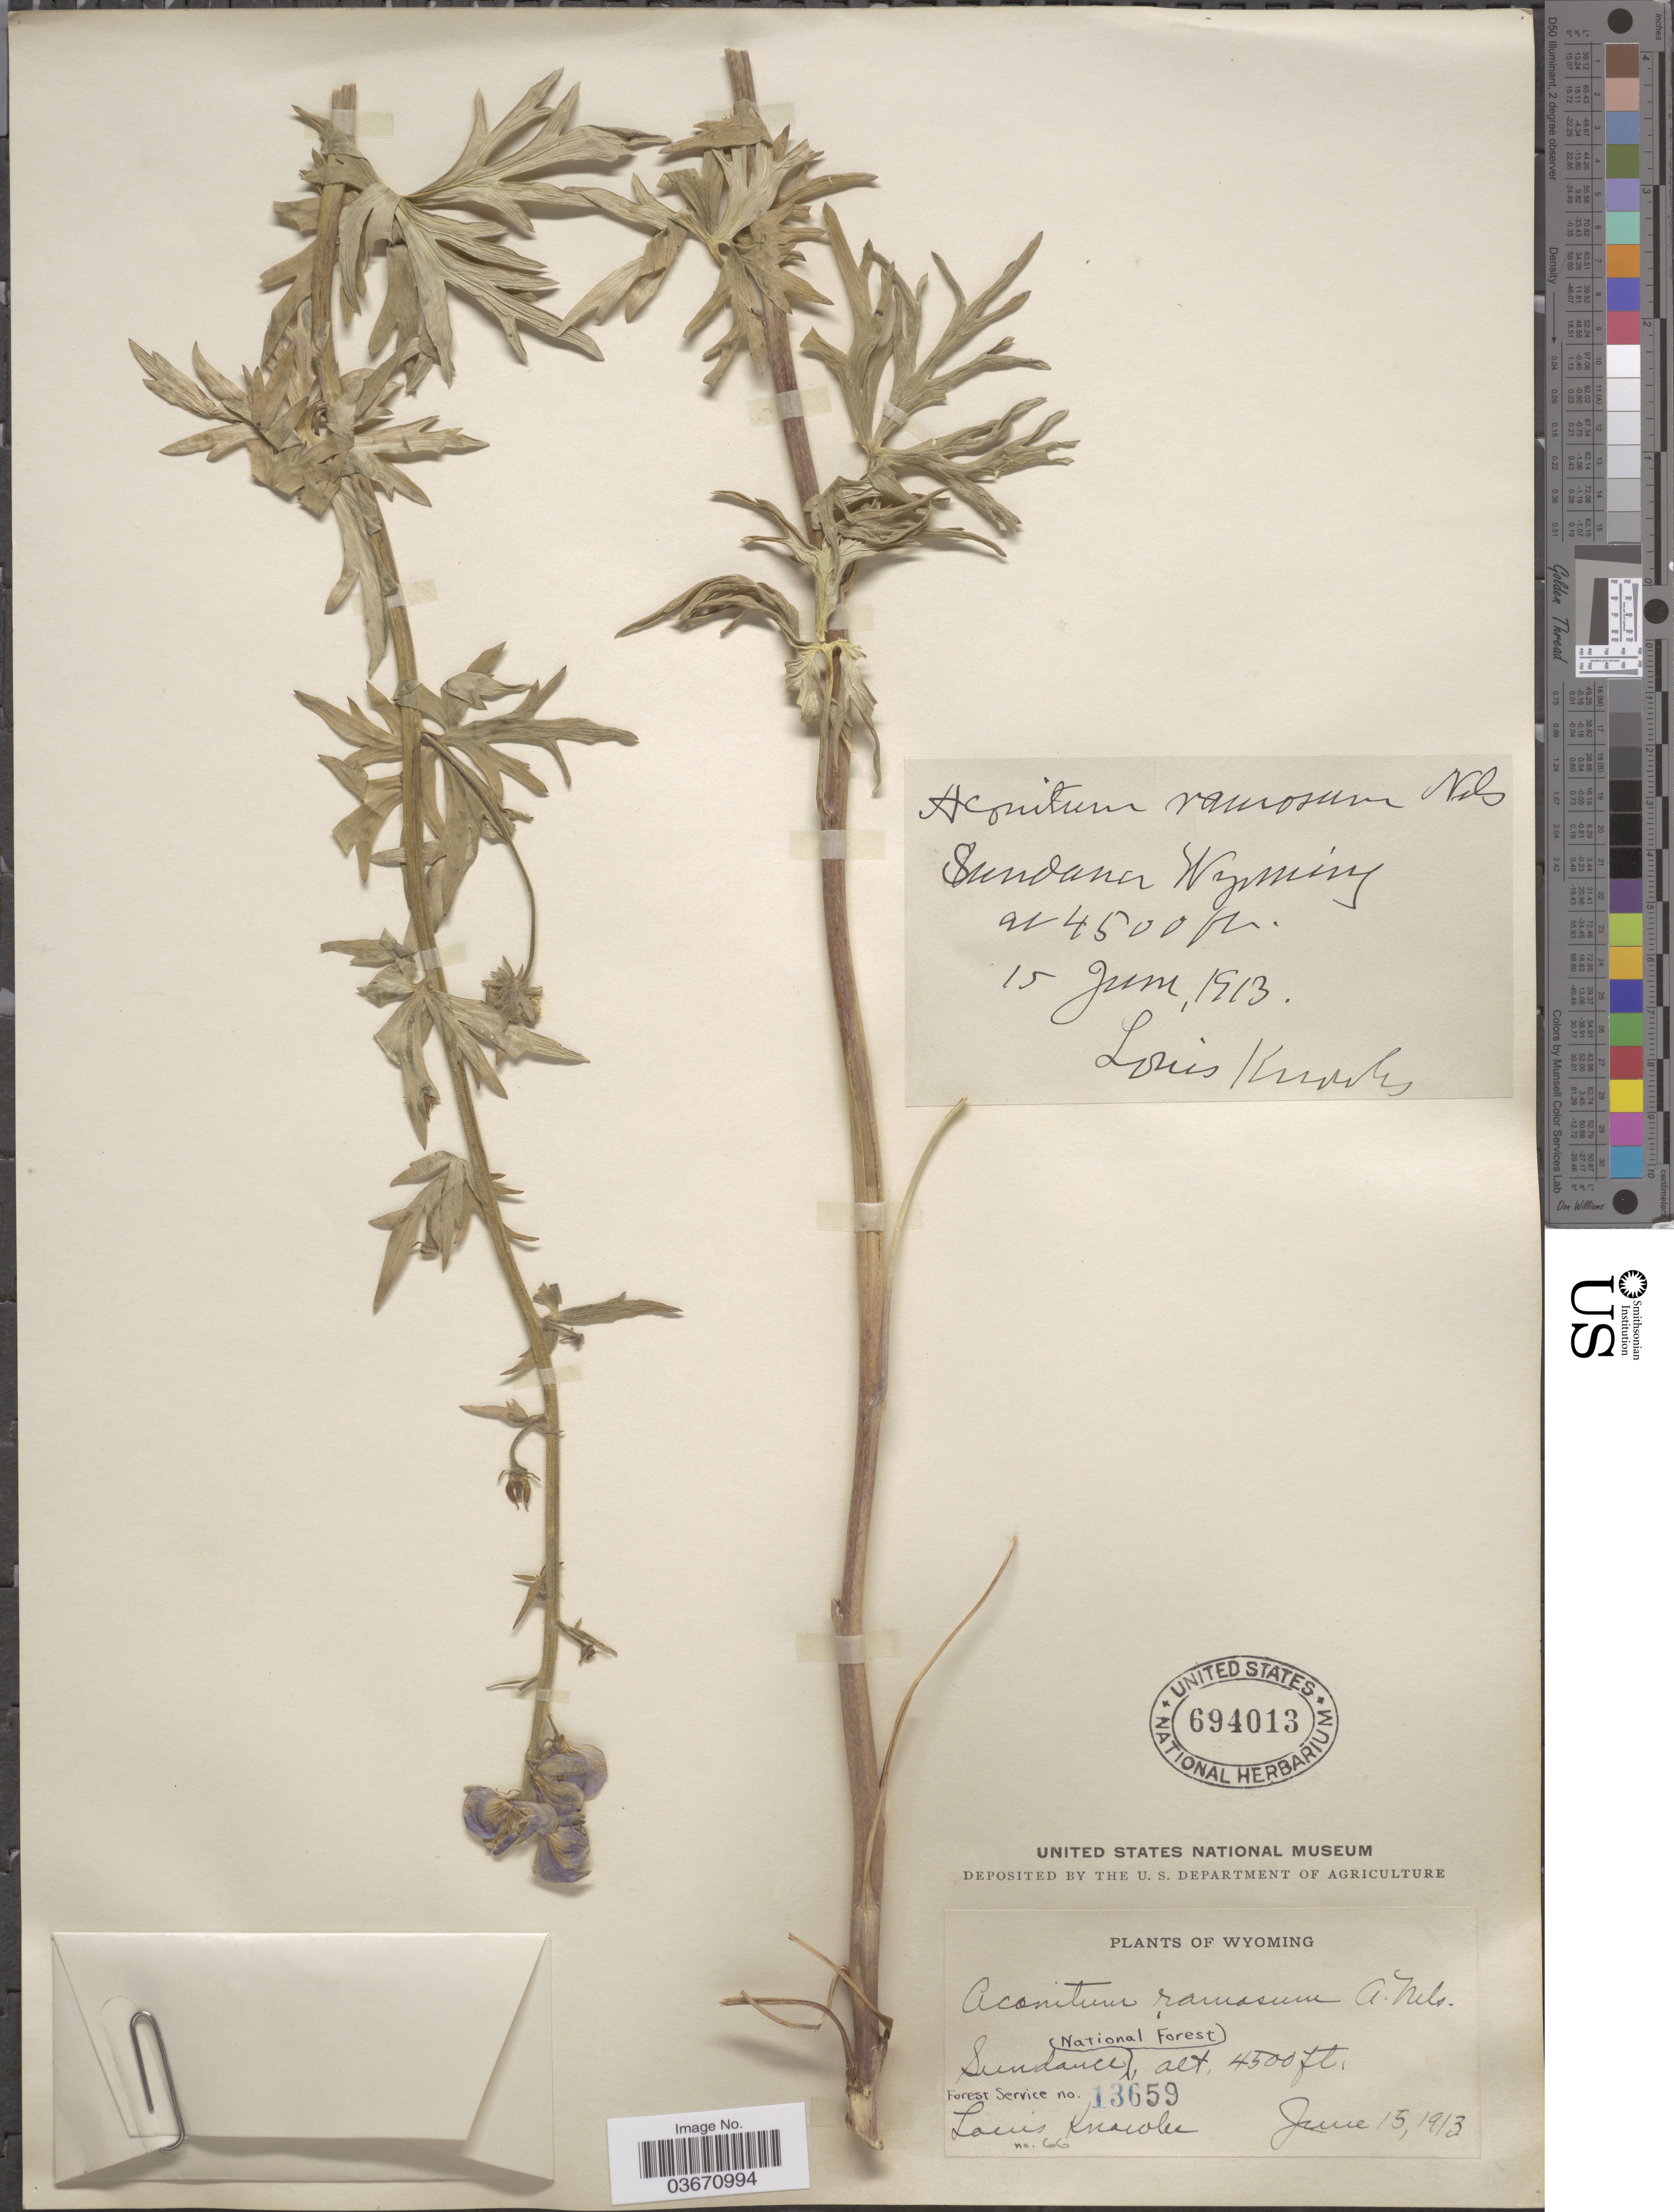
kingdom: Plantae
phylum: Tracheophyta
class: Magnoliopsida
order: Ranunculales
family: Ranunculaceae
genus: Aconitum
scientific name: Aconitum ramosum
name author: A. Nelson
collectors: L. Knowles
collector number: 66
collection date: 1913-06-15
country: United States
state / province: Wyoming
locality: Sundance National Forest [unsure placement]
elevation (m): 1372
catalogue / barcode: US 694013